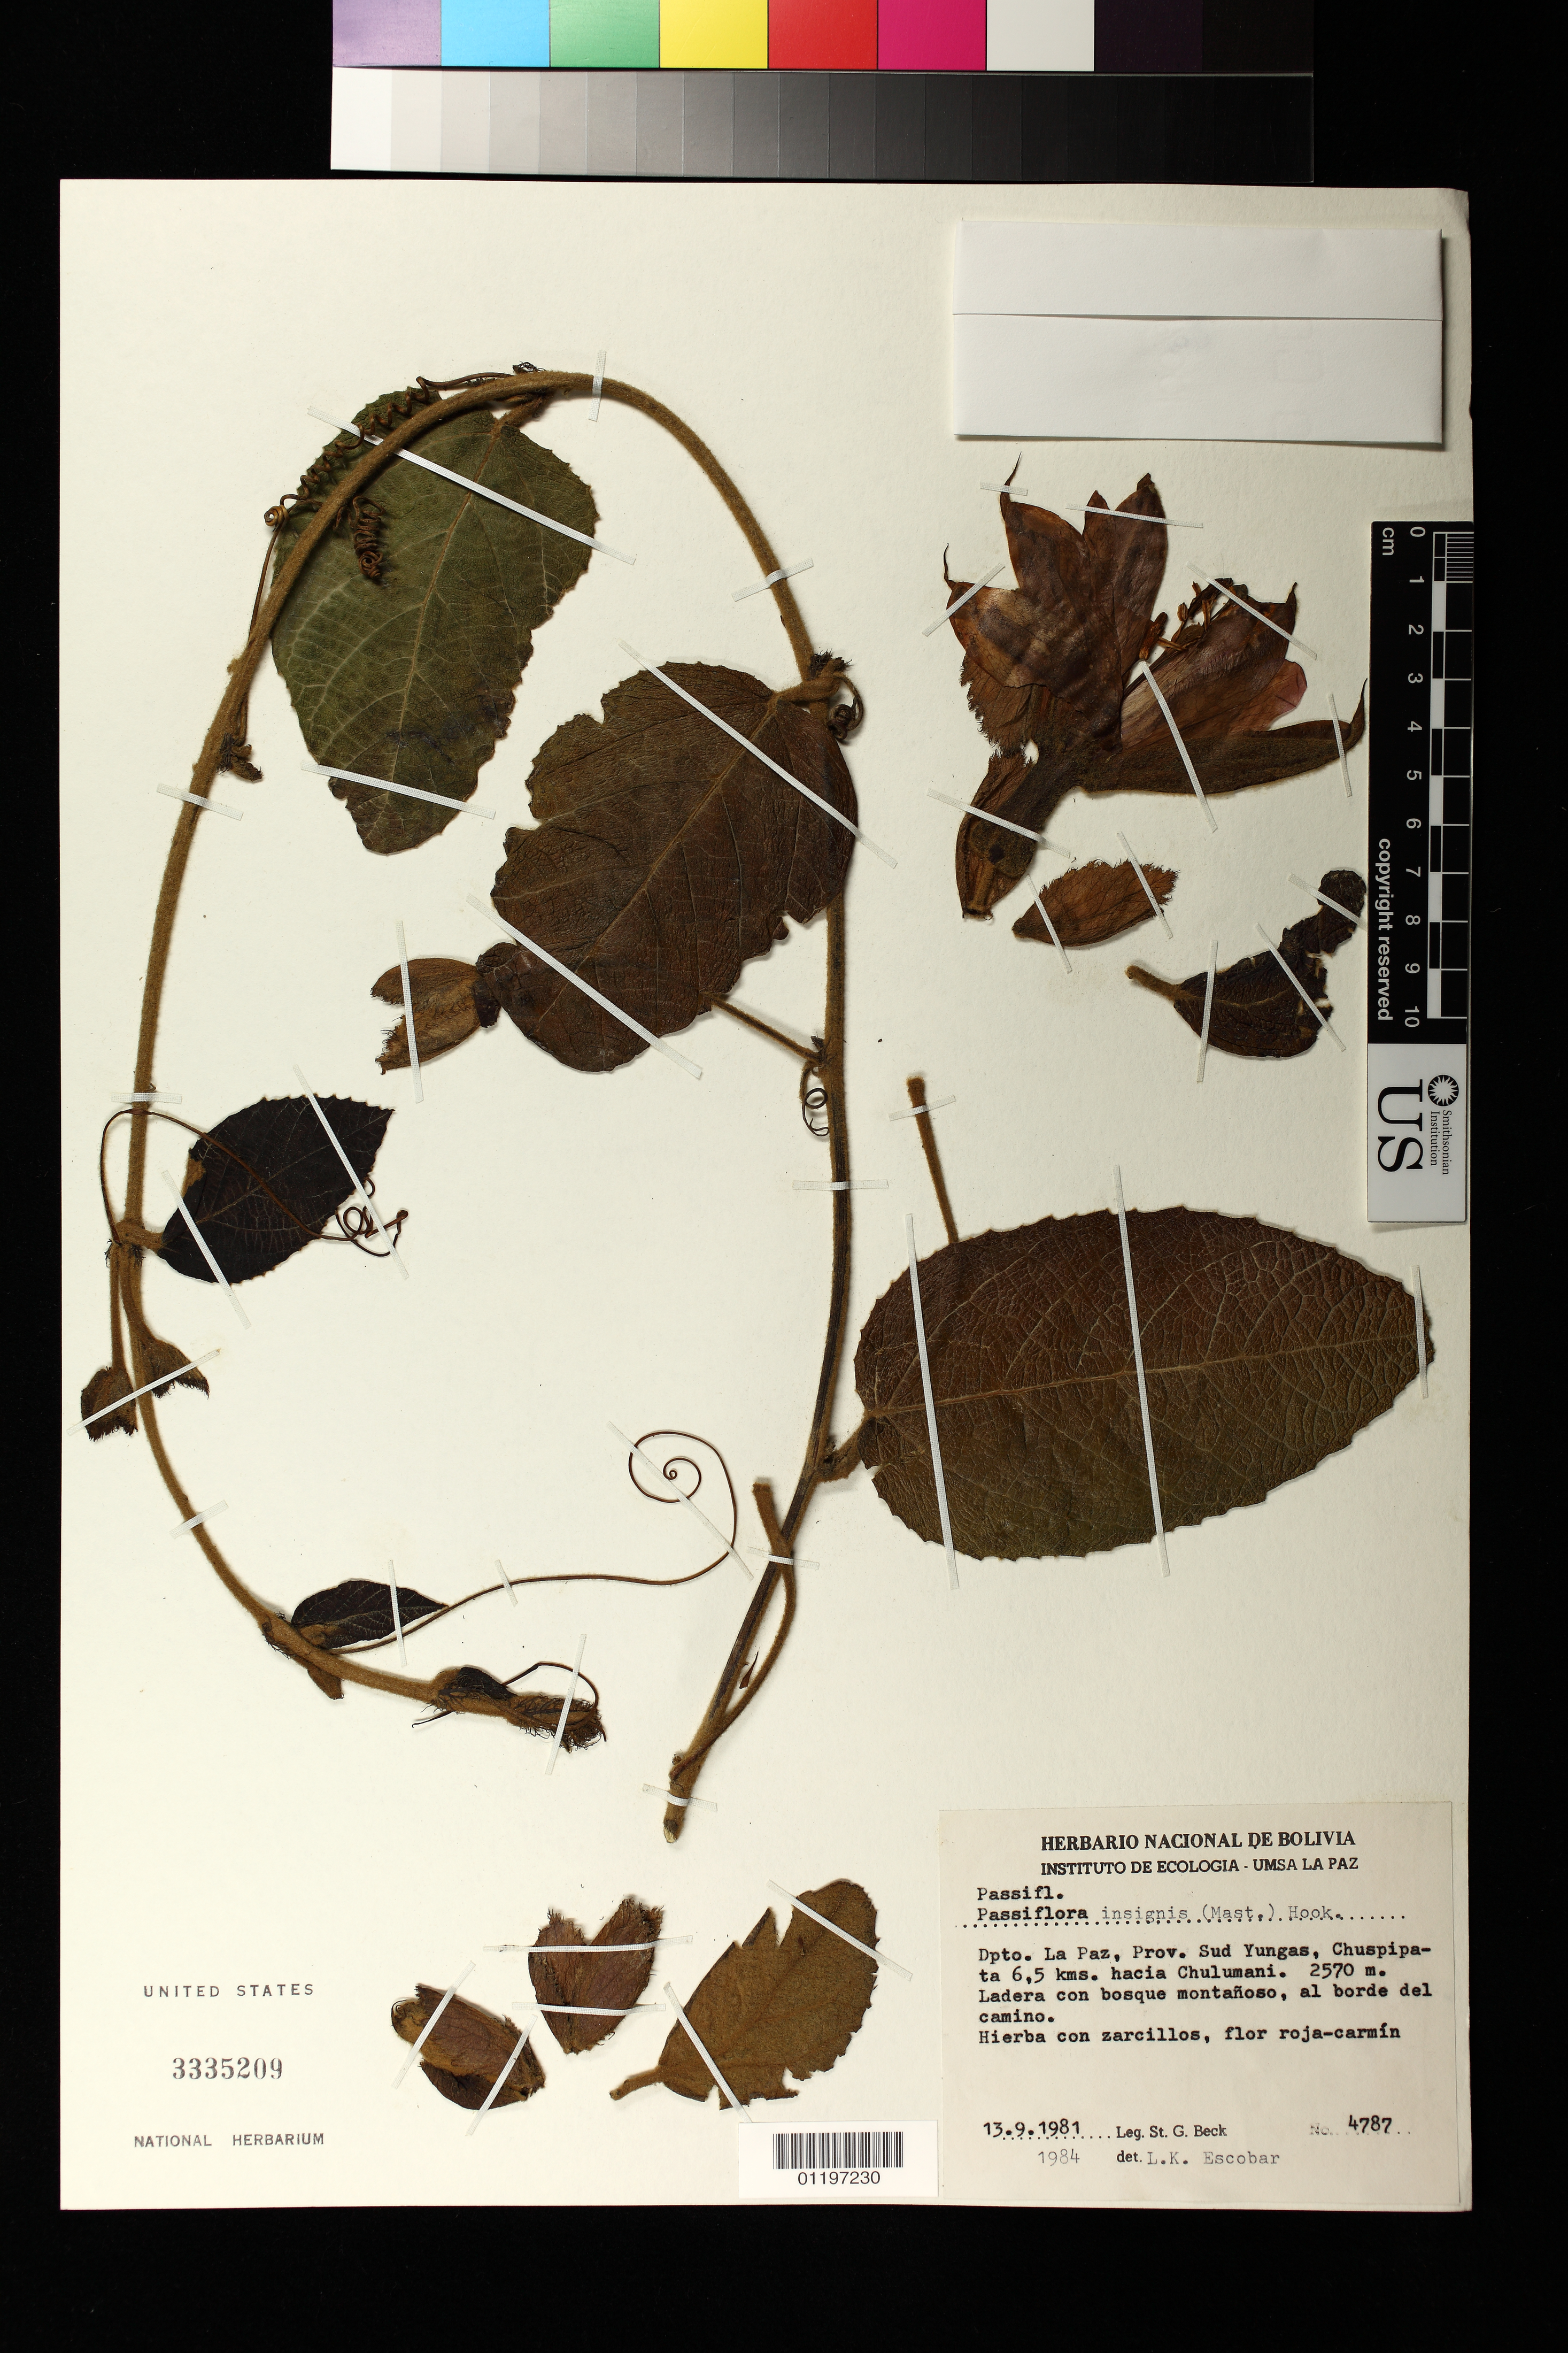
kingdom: Plantae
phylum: Tracheophyta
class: Magnoliopsida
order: Malpighiales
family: Passifloraceae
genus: Passiflora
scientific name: Passiflora insignis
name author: (Mast.) Hook. f.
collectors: S. G. Beck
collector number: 4787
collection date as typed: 13 Sep 1981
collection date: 1981-09-13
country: Bolivia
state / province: La Paz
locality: Depto. La Paz, Prov. Sud Yungas, Chuspipata 6,5 kms. hacia Chulumani.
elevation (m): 2750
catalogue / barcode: US 3335209